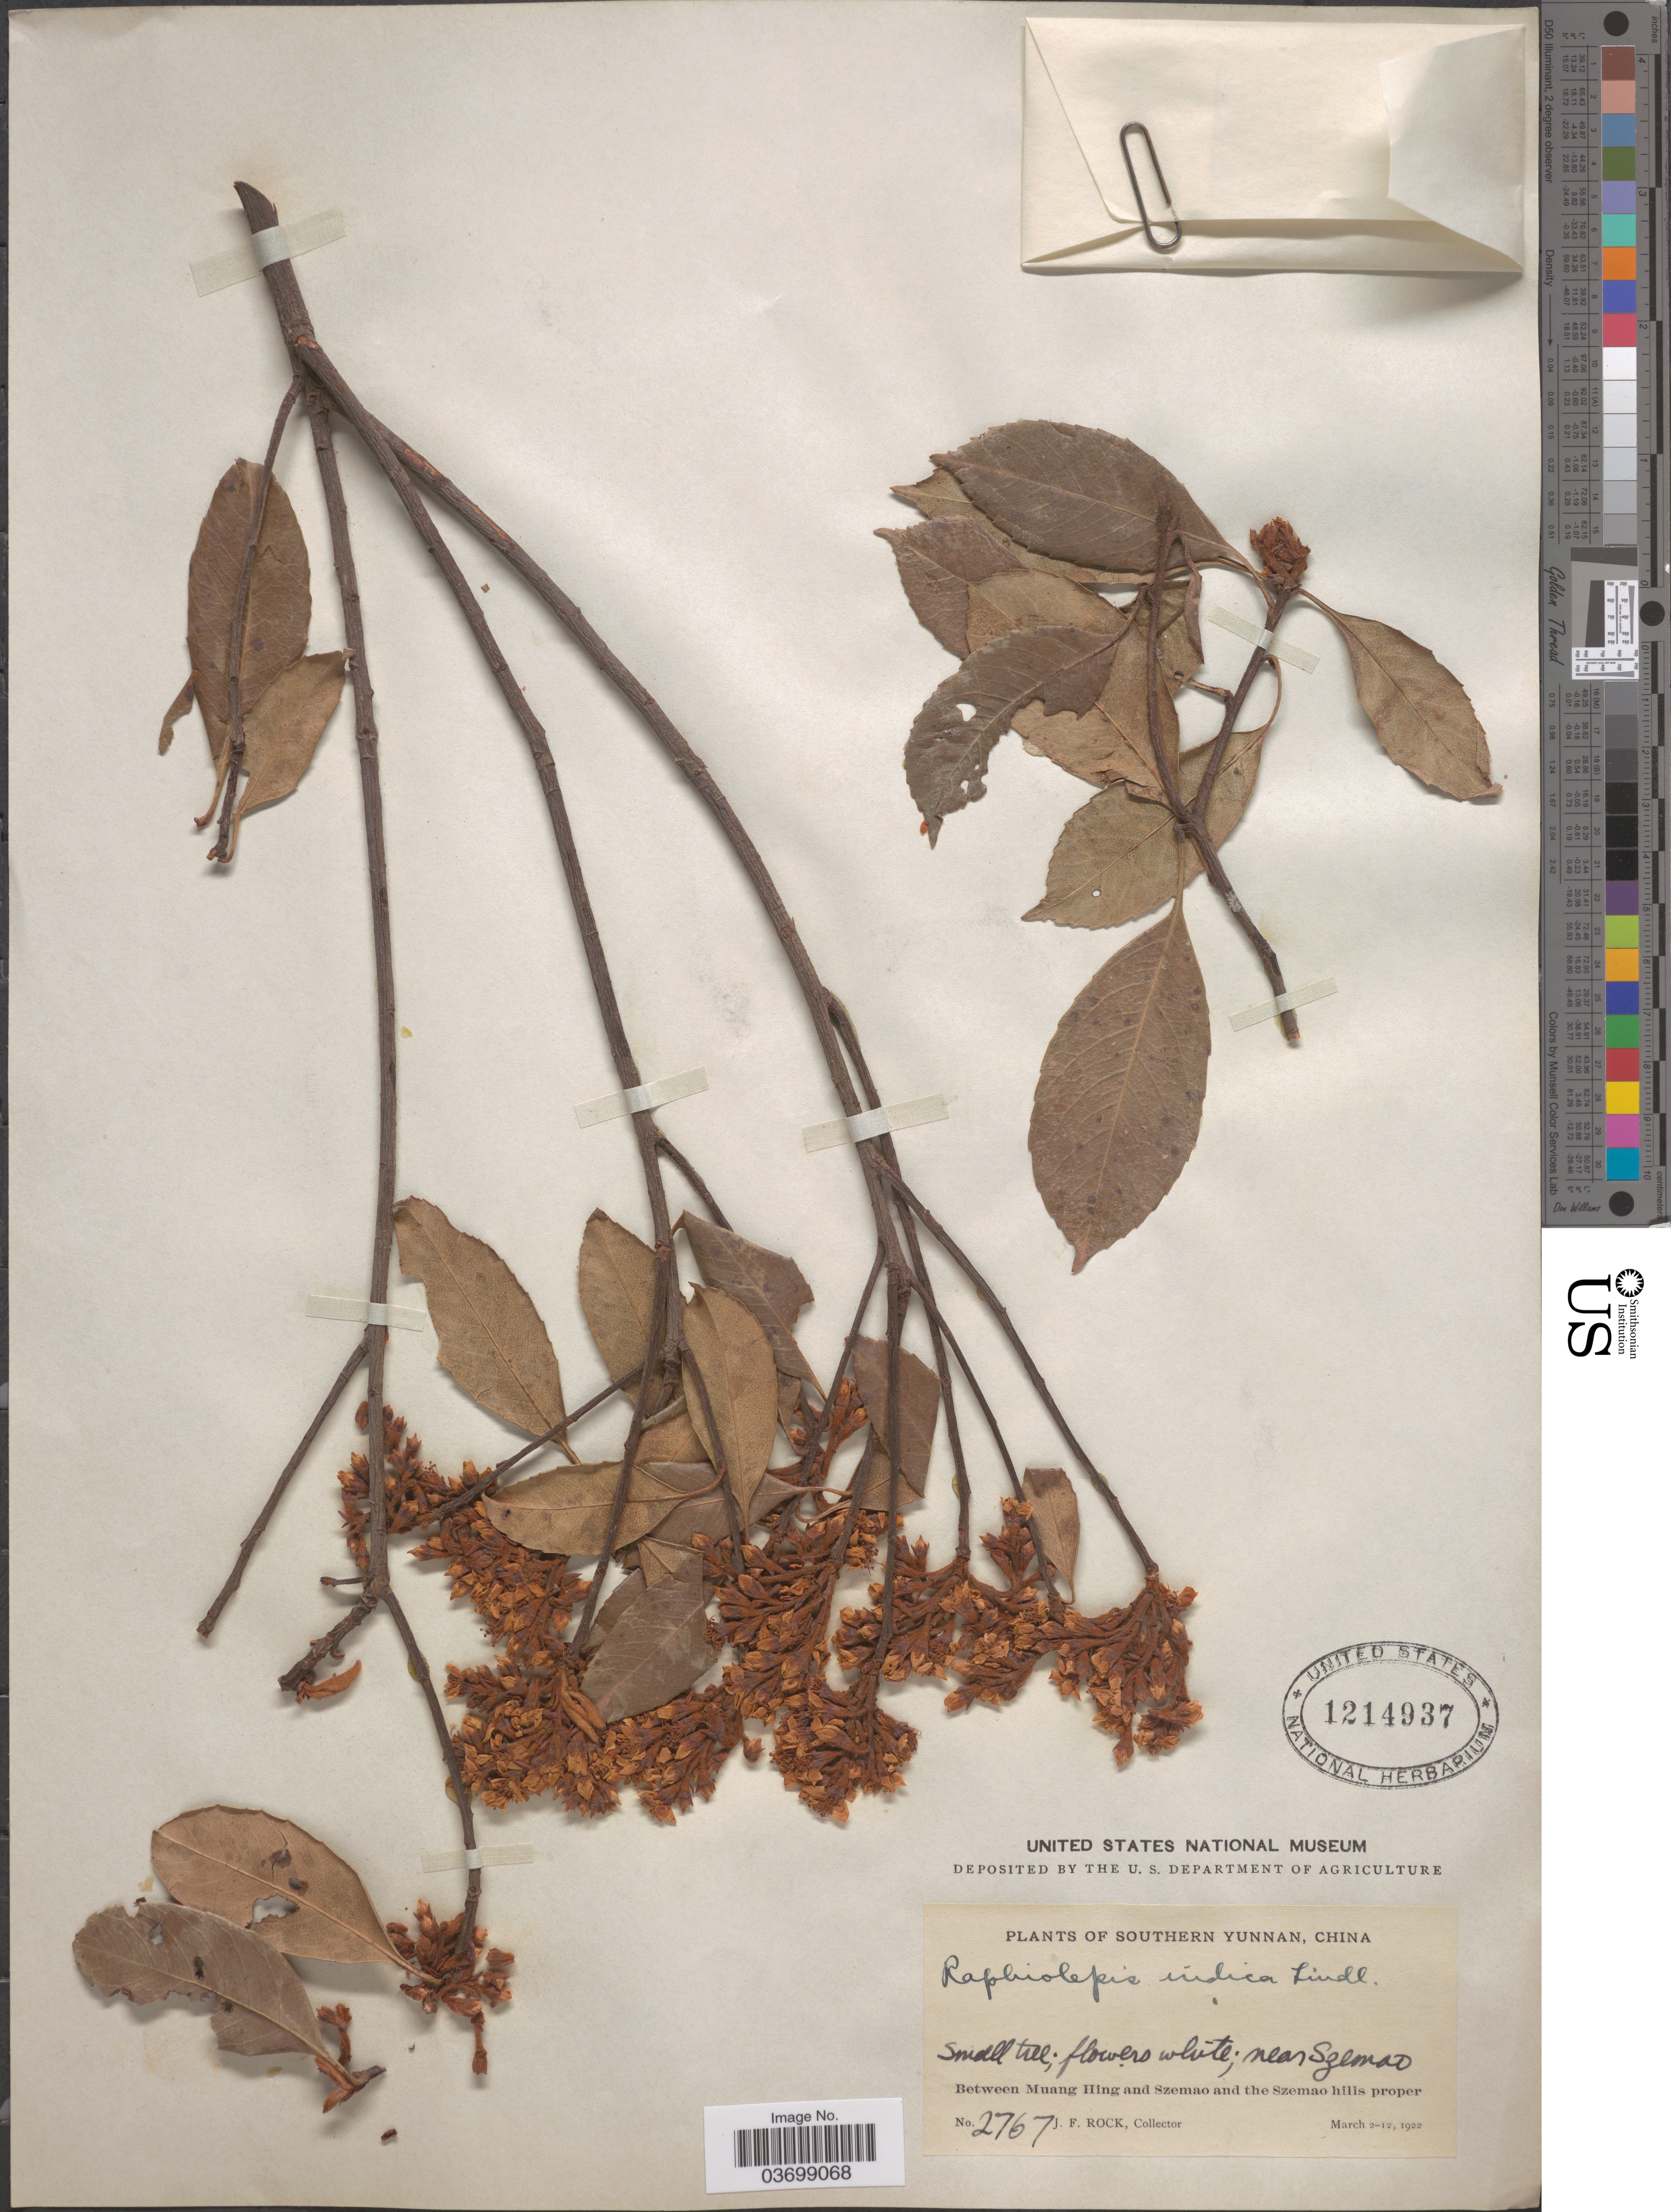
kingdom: Plantae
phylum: Tracheophyta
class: Magnoliopsida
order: Rosales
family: Rosaceae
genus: Rhaphiolepis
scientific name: Rhaphiolepis indica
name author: (L.) Lindl.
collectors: J. Rock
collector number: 2767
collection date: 1922-03-02/1922-03-12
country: China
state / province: Yunnan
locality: Southern Yunnan. Near Szemao. Between Muang Hing and Szemao and the Szemao hills proper.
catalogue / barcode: US 1214937